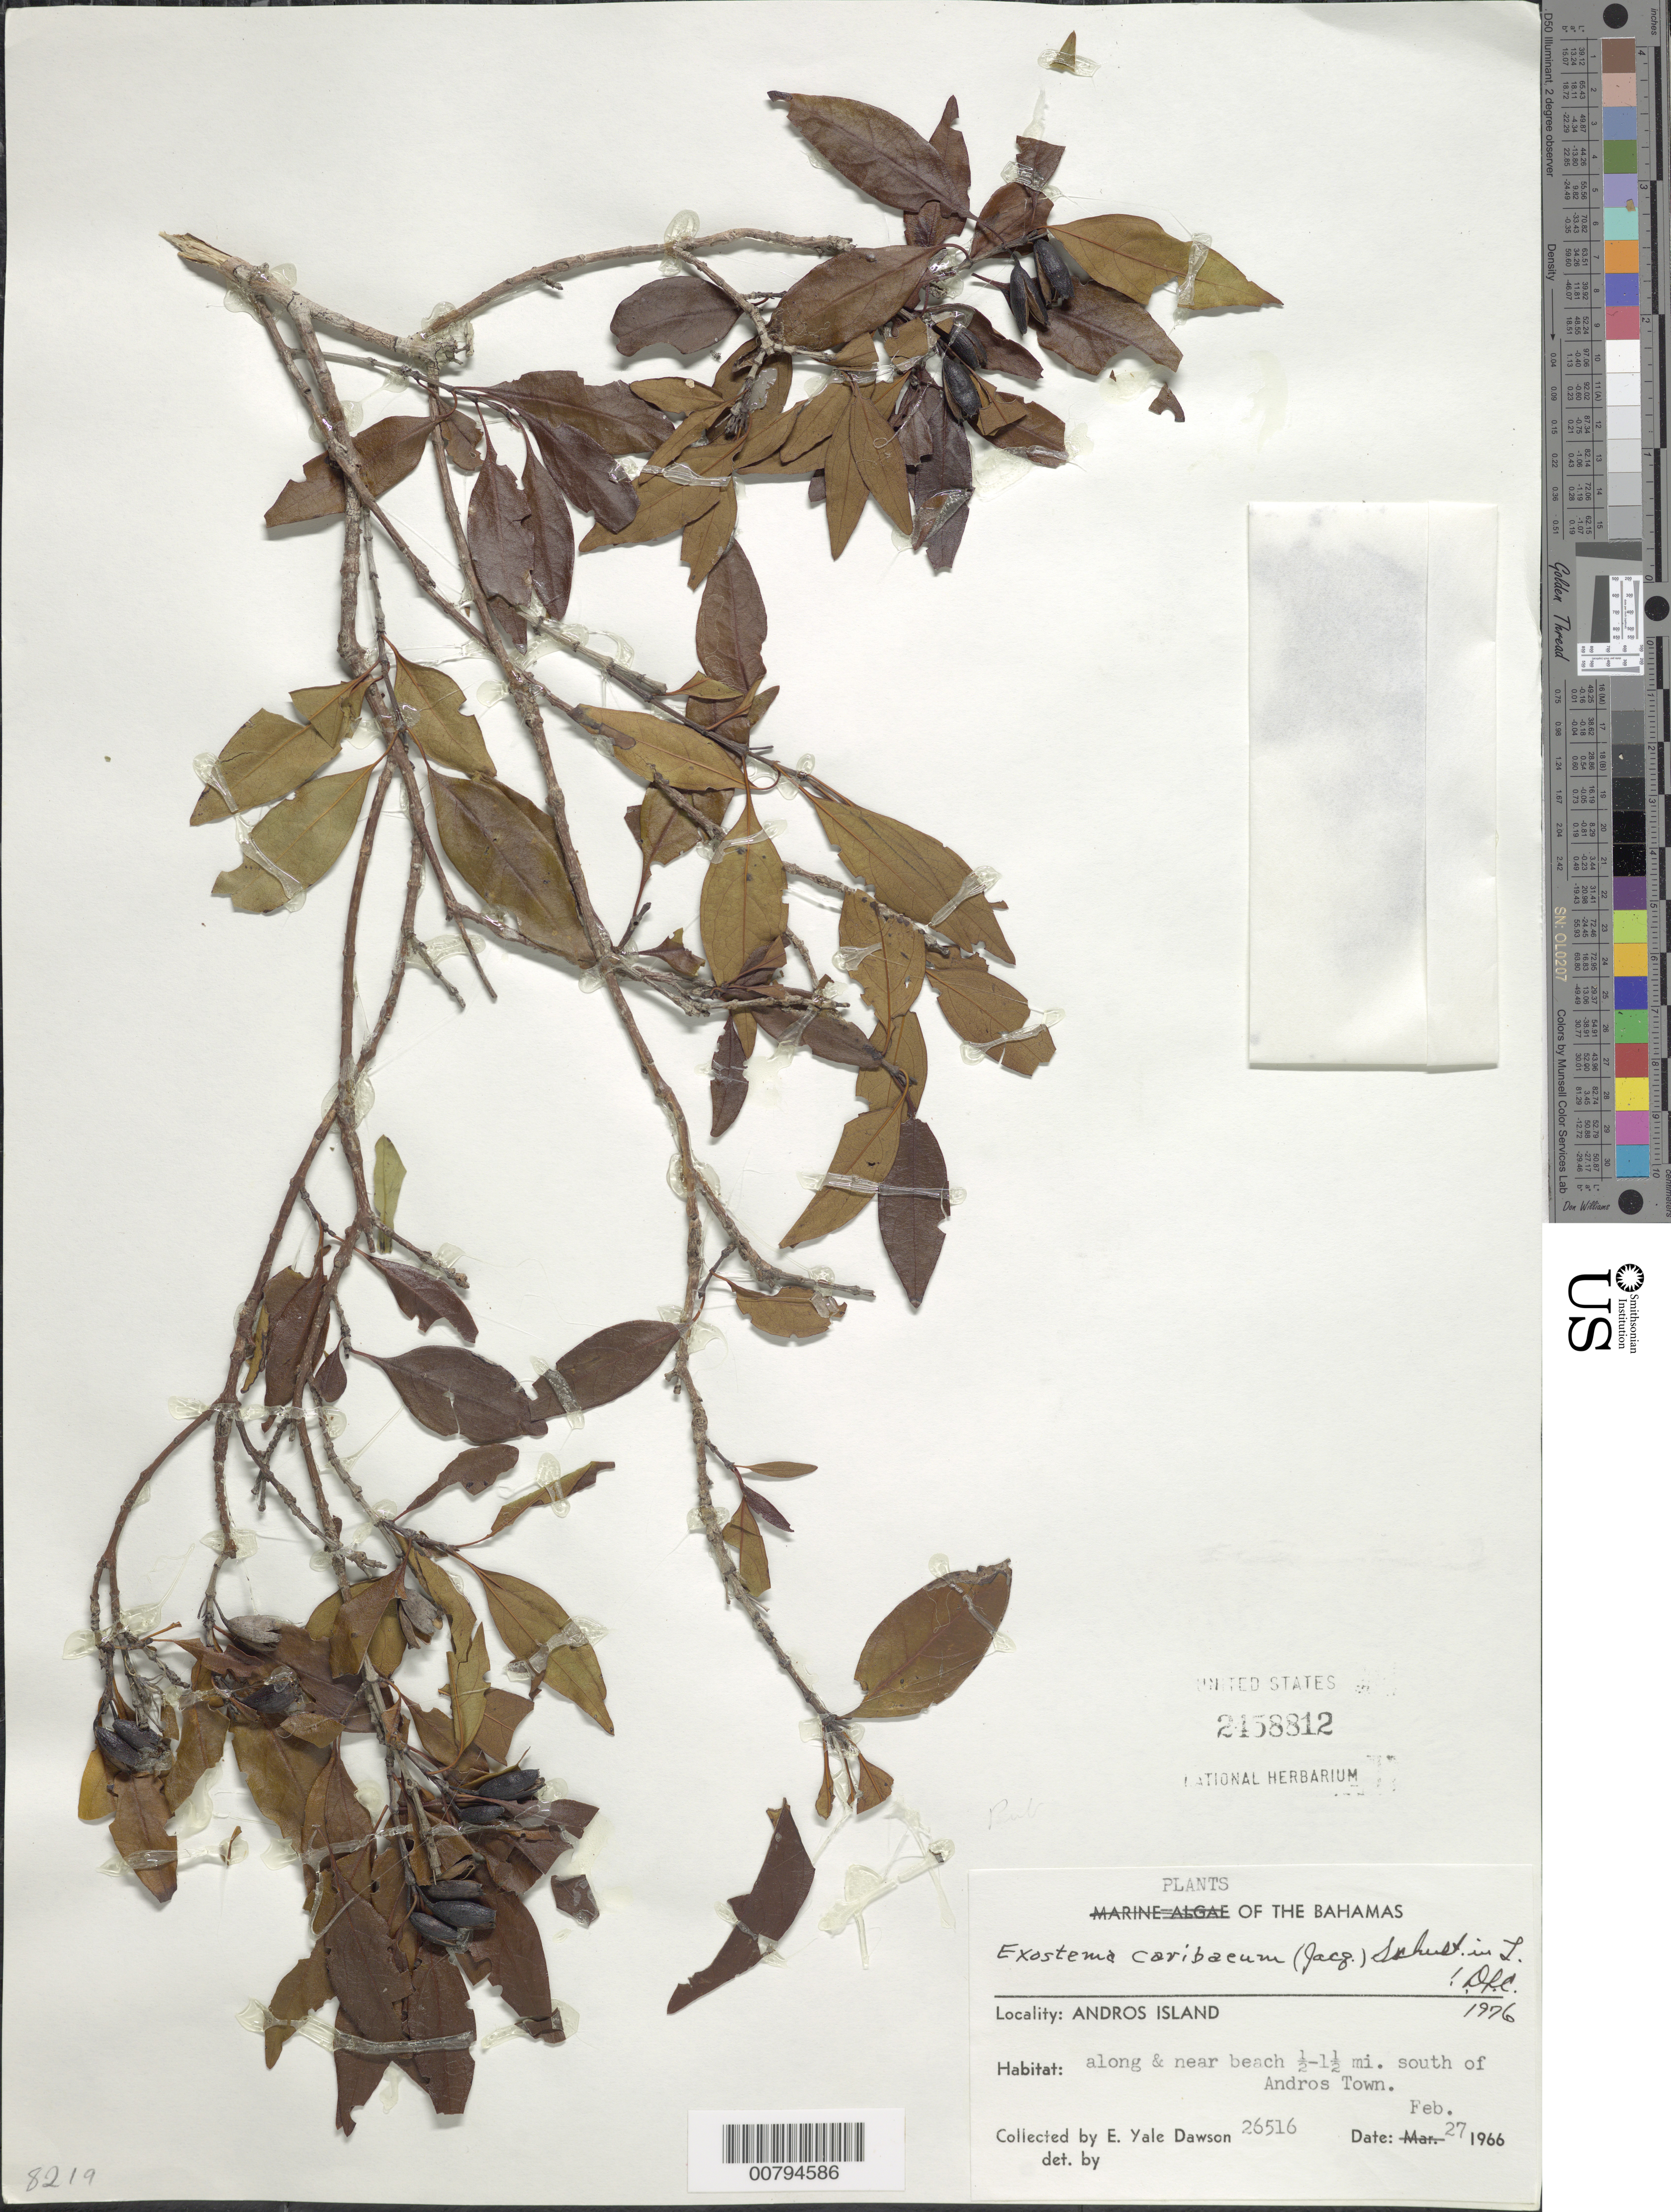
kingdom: Plantae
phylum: Tracheophyta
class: Magnoliopsida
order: Gentianales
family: Rubiaceae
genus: Exostema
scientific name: Exostema caribaeum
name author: (Jacq.) Roem. & Schult.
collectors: E. Y. Dawson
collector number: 26516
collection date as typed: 27 Feb 1966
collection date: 1966-02-27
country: Bahamas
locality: Andros Island. Near beach 0.5-1.5 mi. south of Andros Town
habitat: Along and near beach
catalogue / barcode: US 2458812